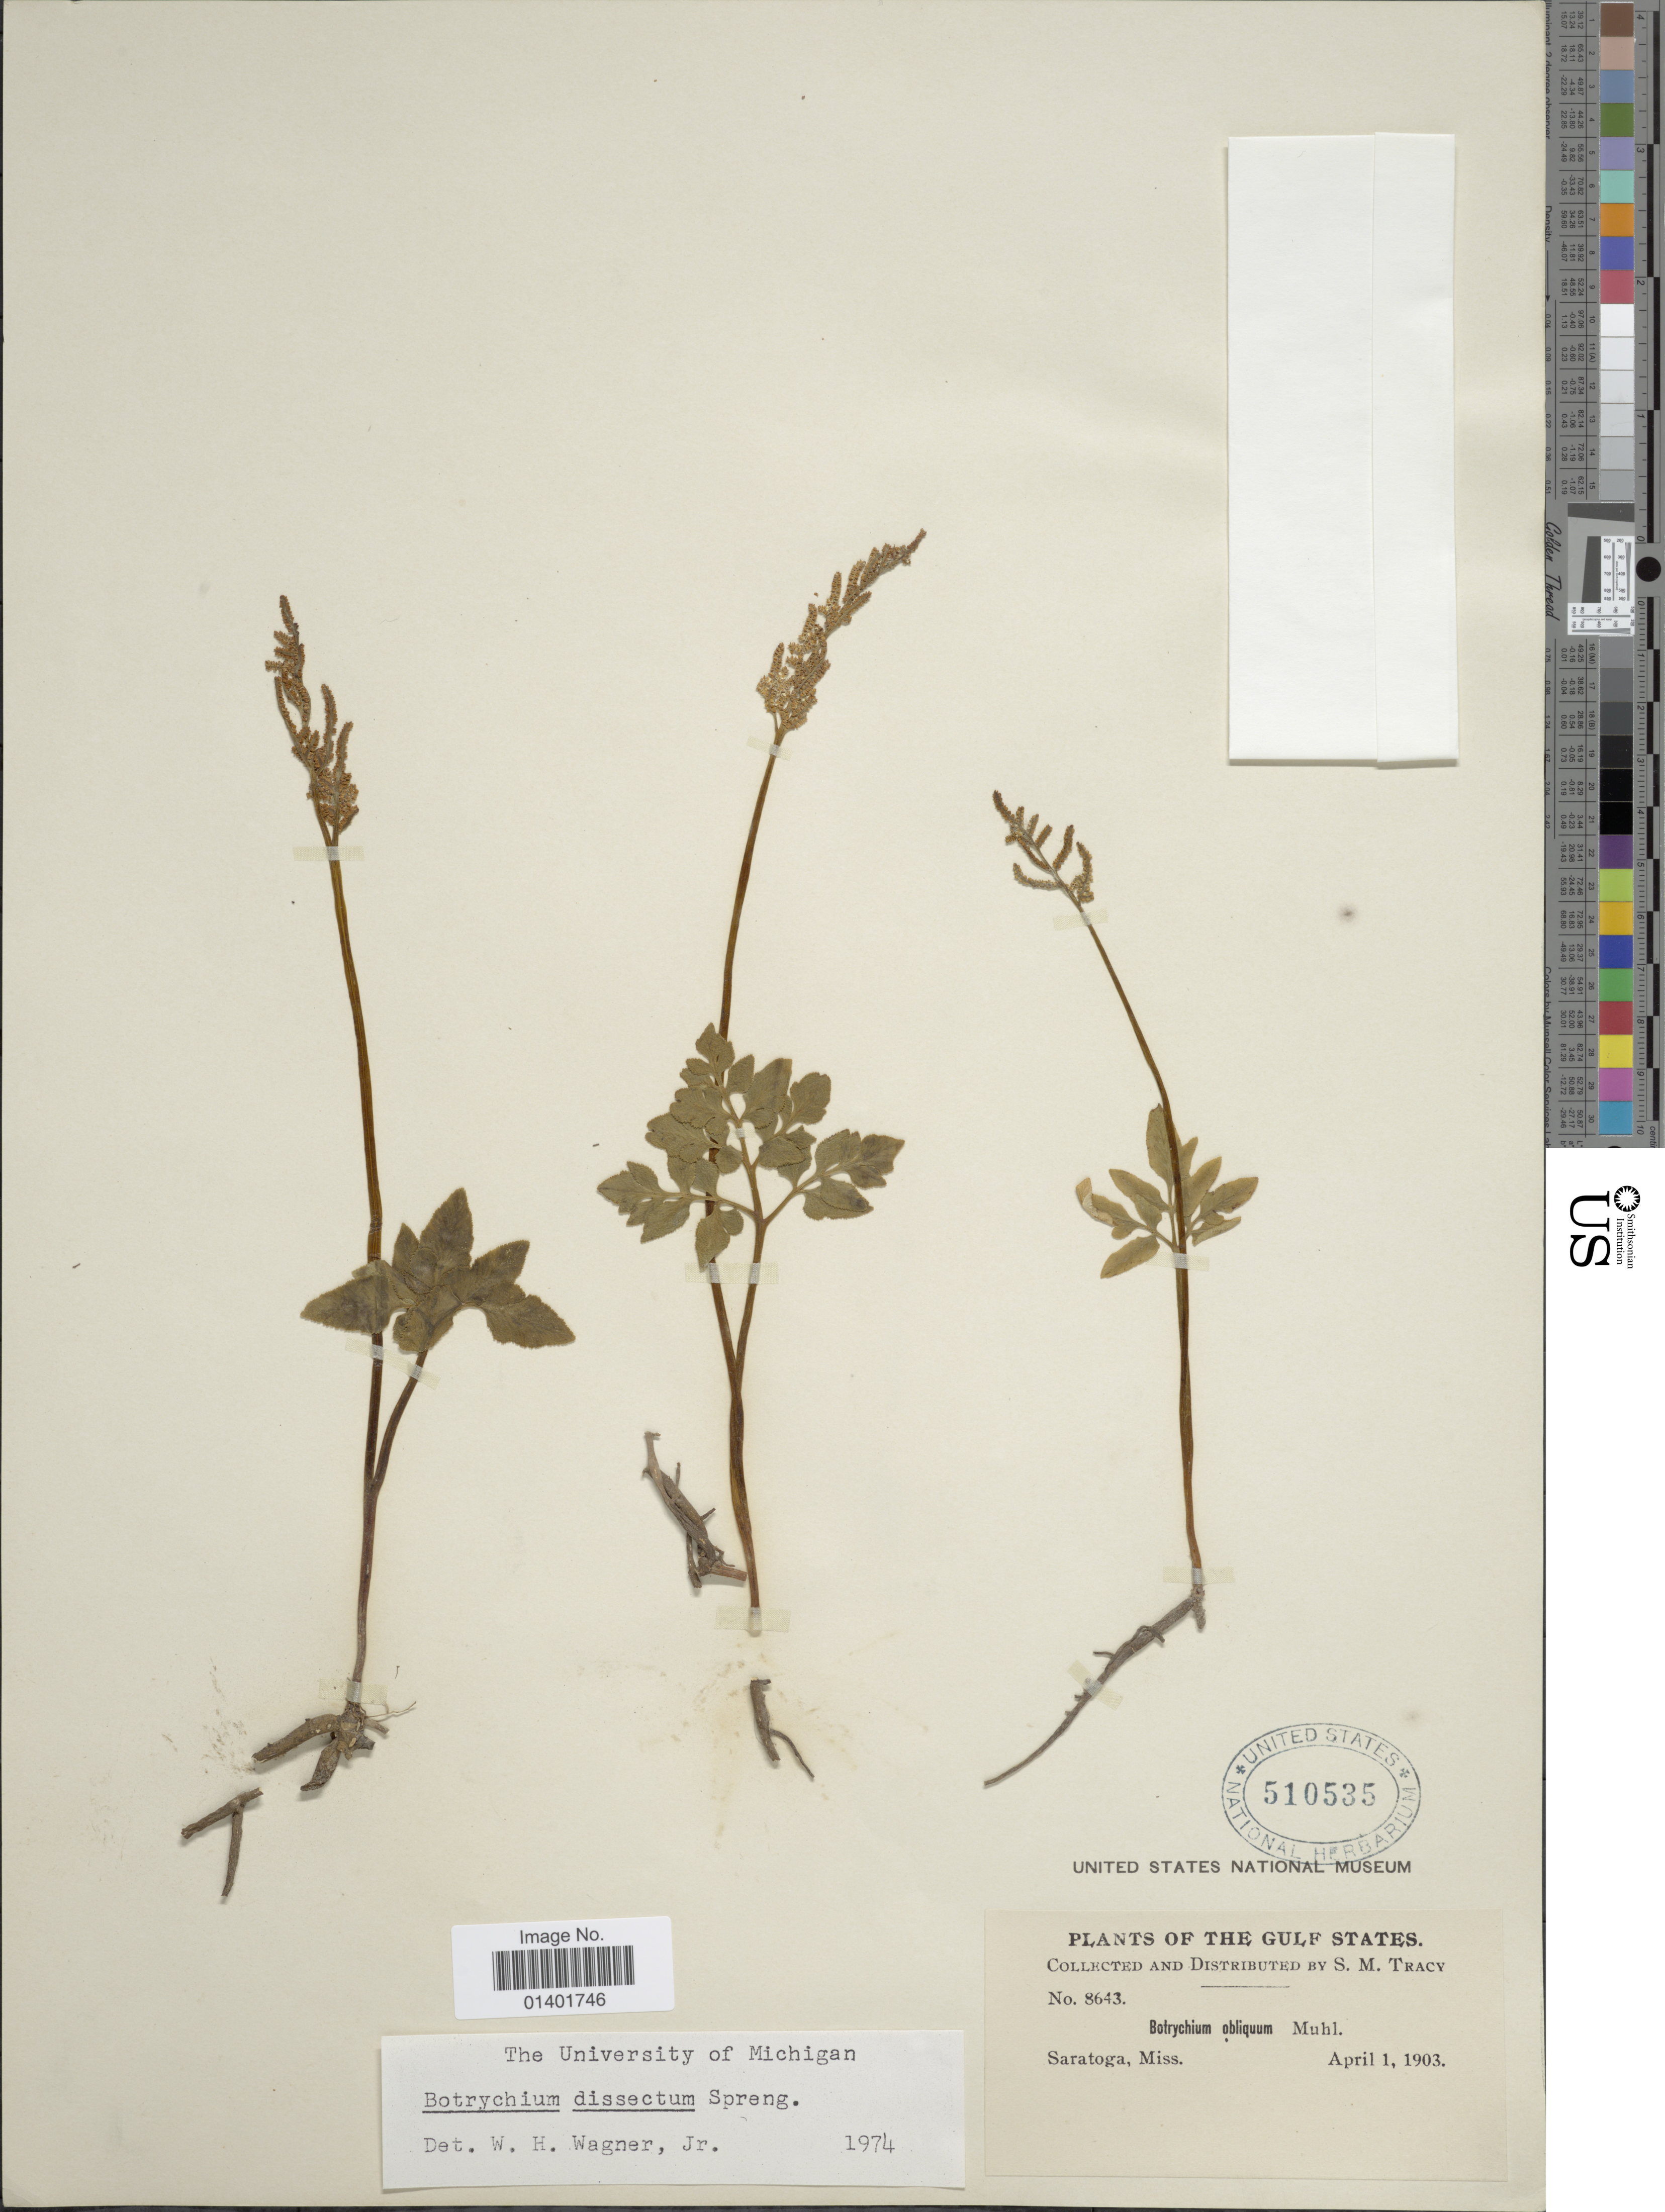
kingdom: Plantae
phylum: Tracheophyta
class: Polypodiopsida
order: Ophioglossales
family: Ophioglossaceae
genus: Botrychium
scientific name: Botrychium dissectum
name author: Spreng.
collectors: S. M. Tracy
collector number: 8643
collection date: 1903-04-01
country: United States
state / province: Mississippi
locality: Saratoga, Gulf States.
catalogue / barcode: US 510535